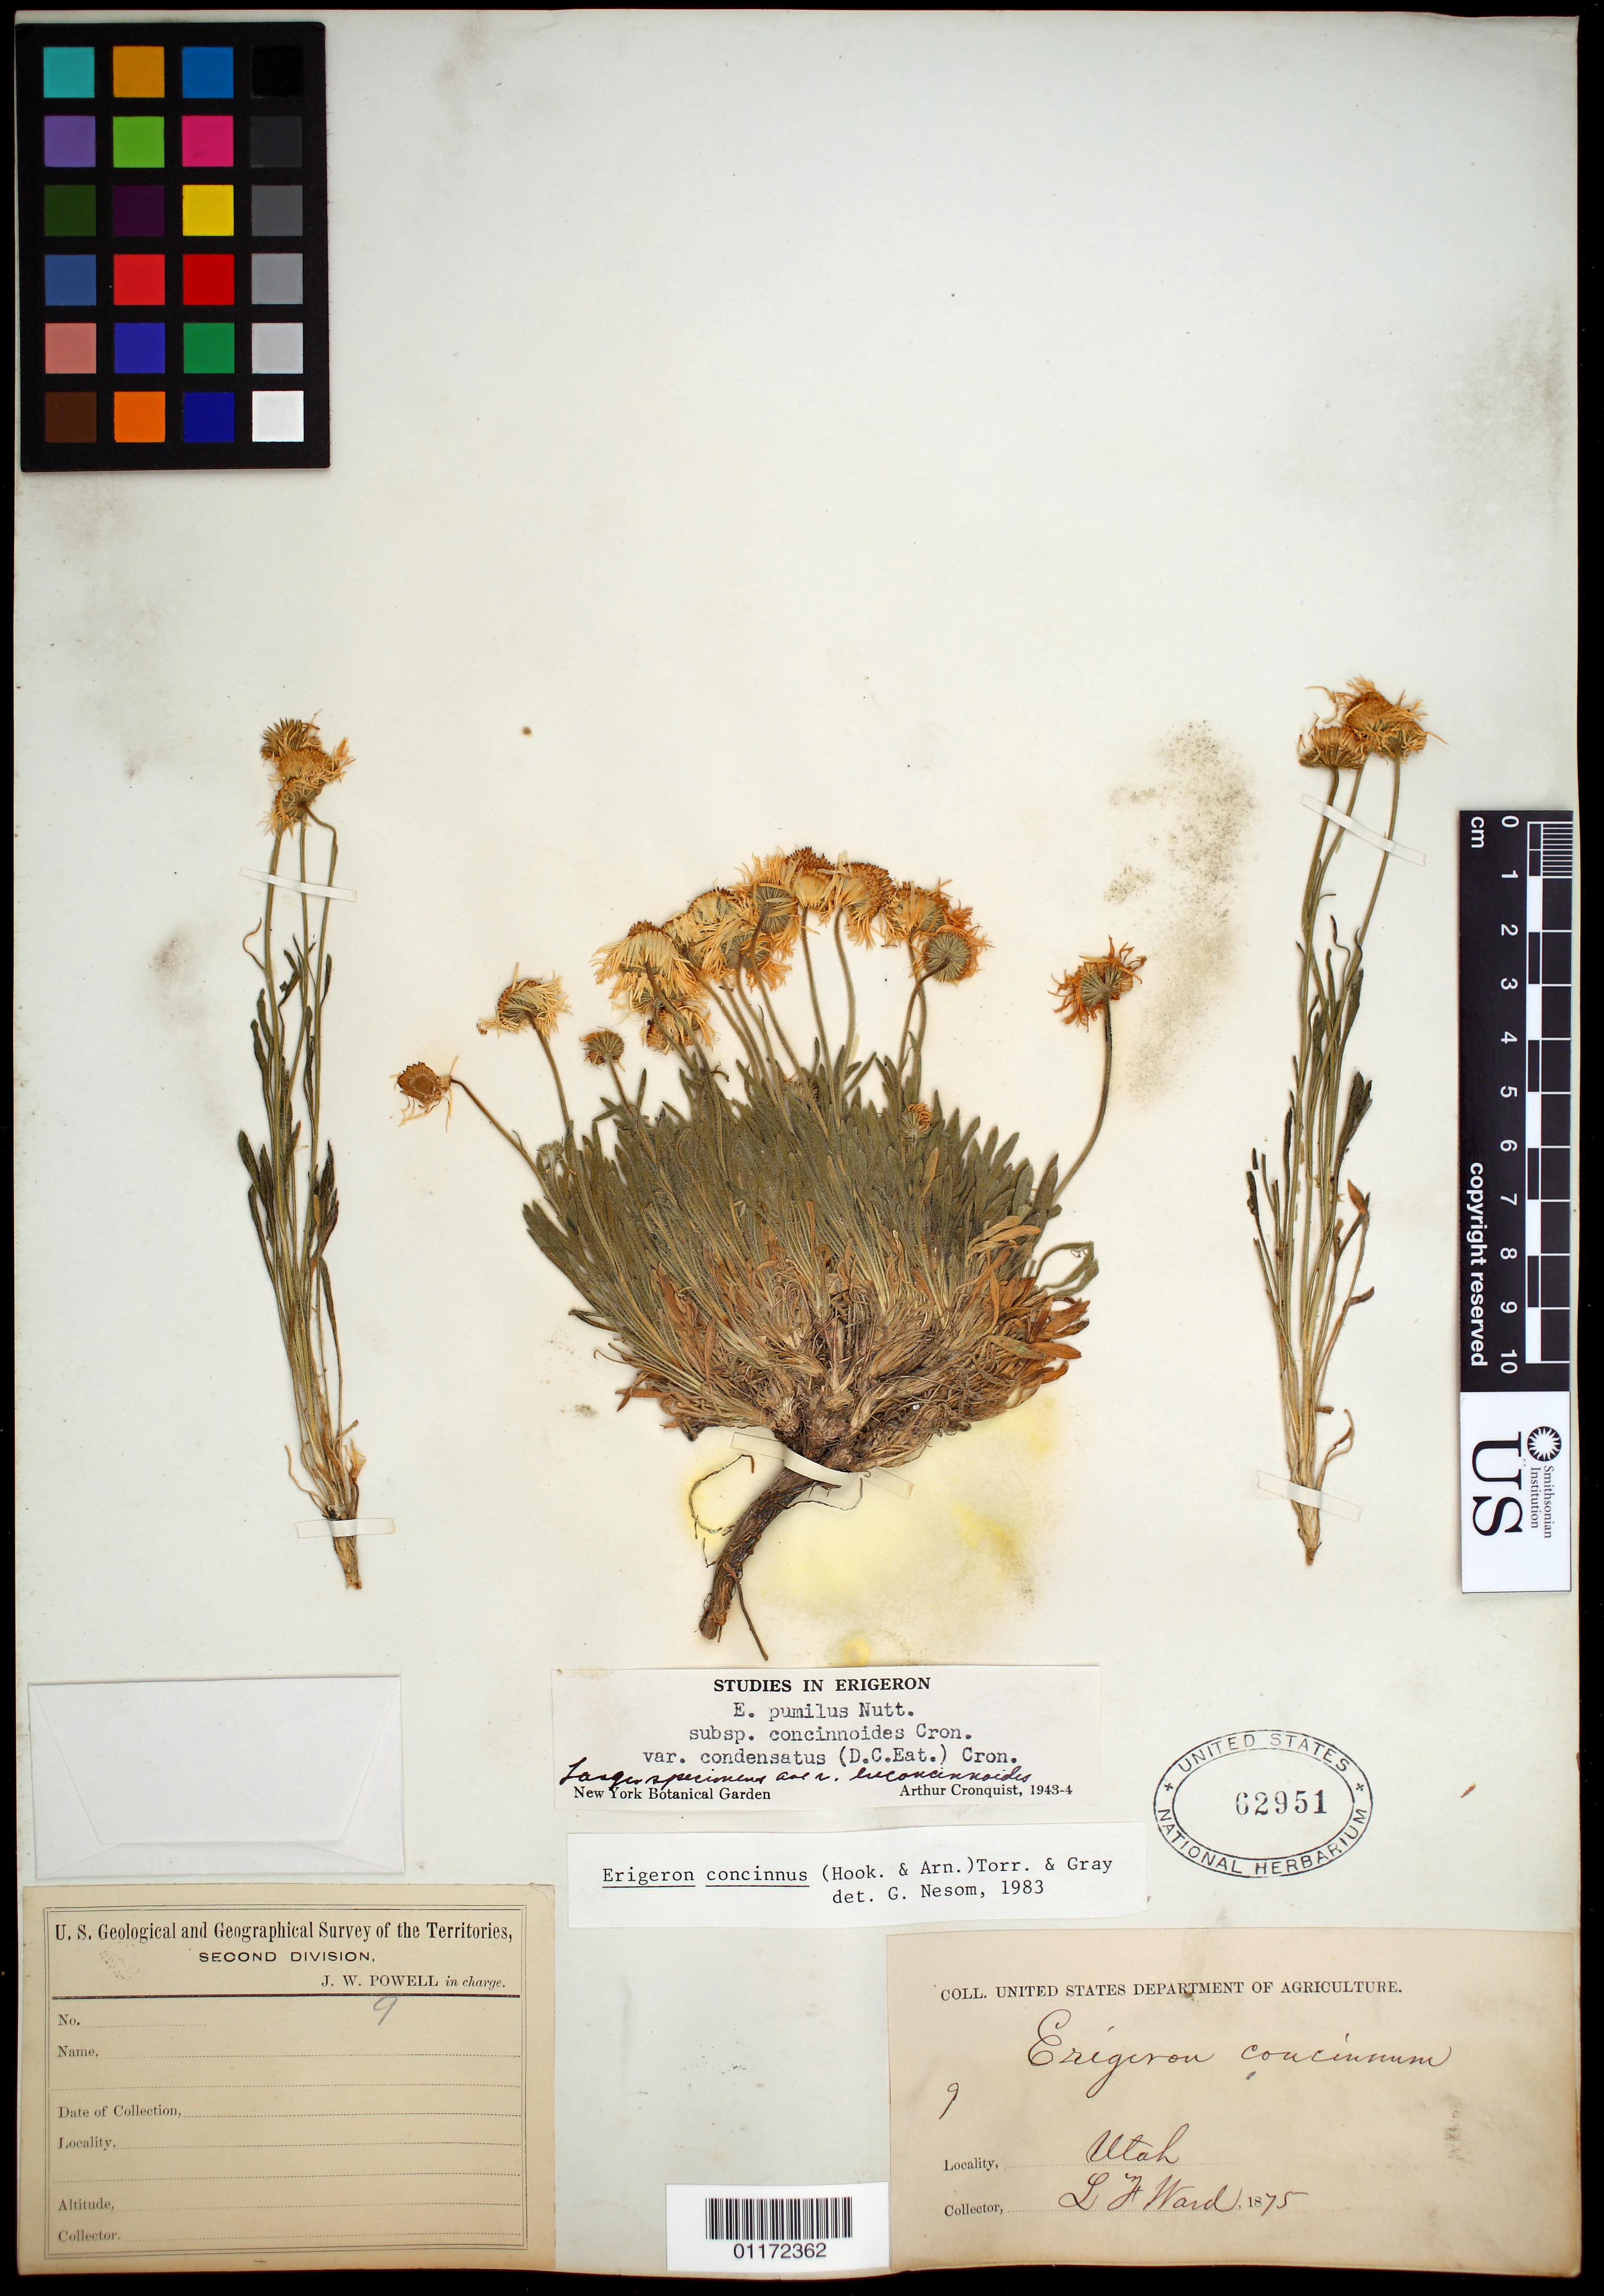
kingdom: Plantae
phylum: Tracheophyta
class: Magnoliopsida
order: Asterales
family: Asteraceae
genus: Erigeron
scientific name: Erigeron concinnus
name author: (Hook. & Arn.) Torr. & A. Gray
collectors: L. F. Ward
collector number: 9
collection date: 1875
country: United States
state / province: Utah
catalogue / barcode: US 62951